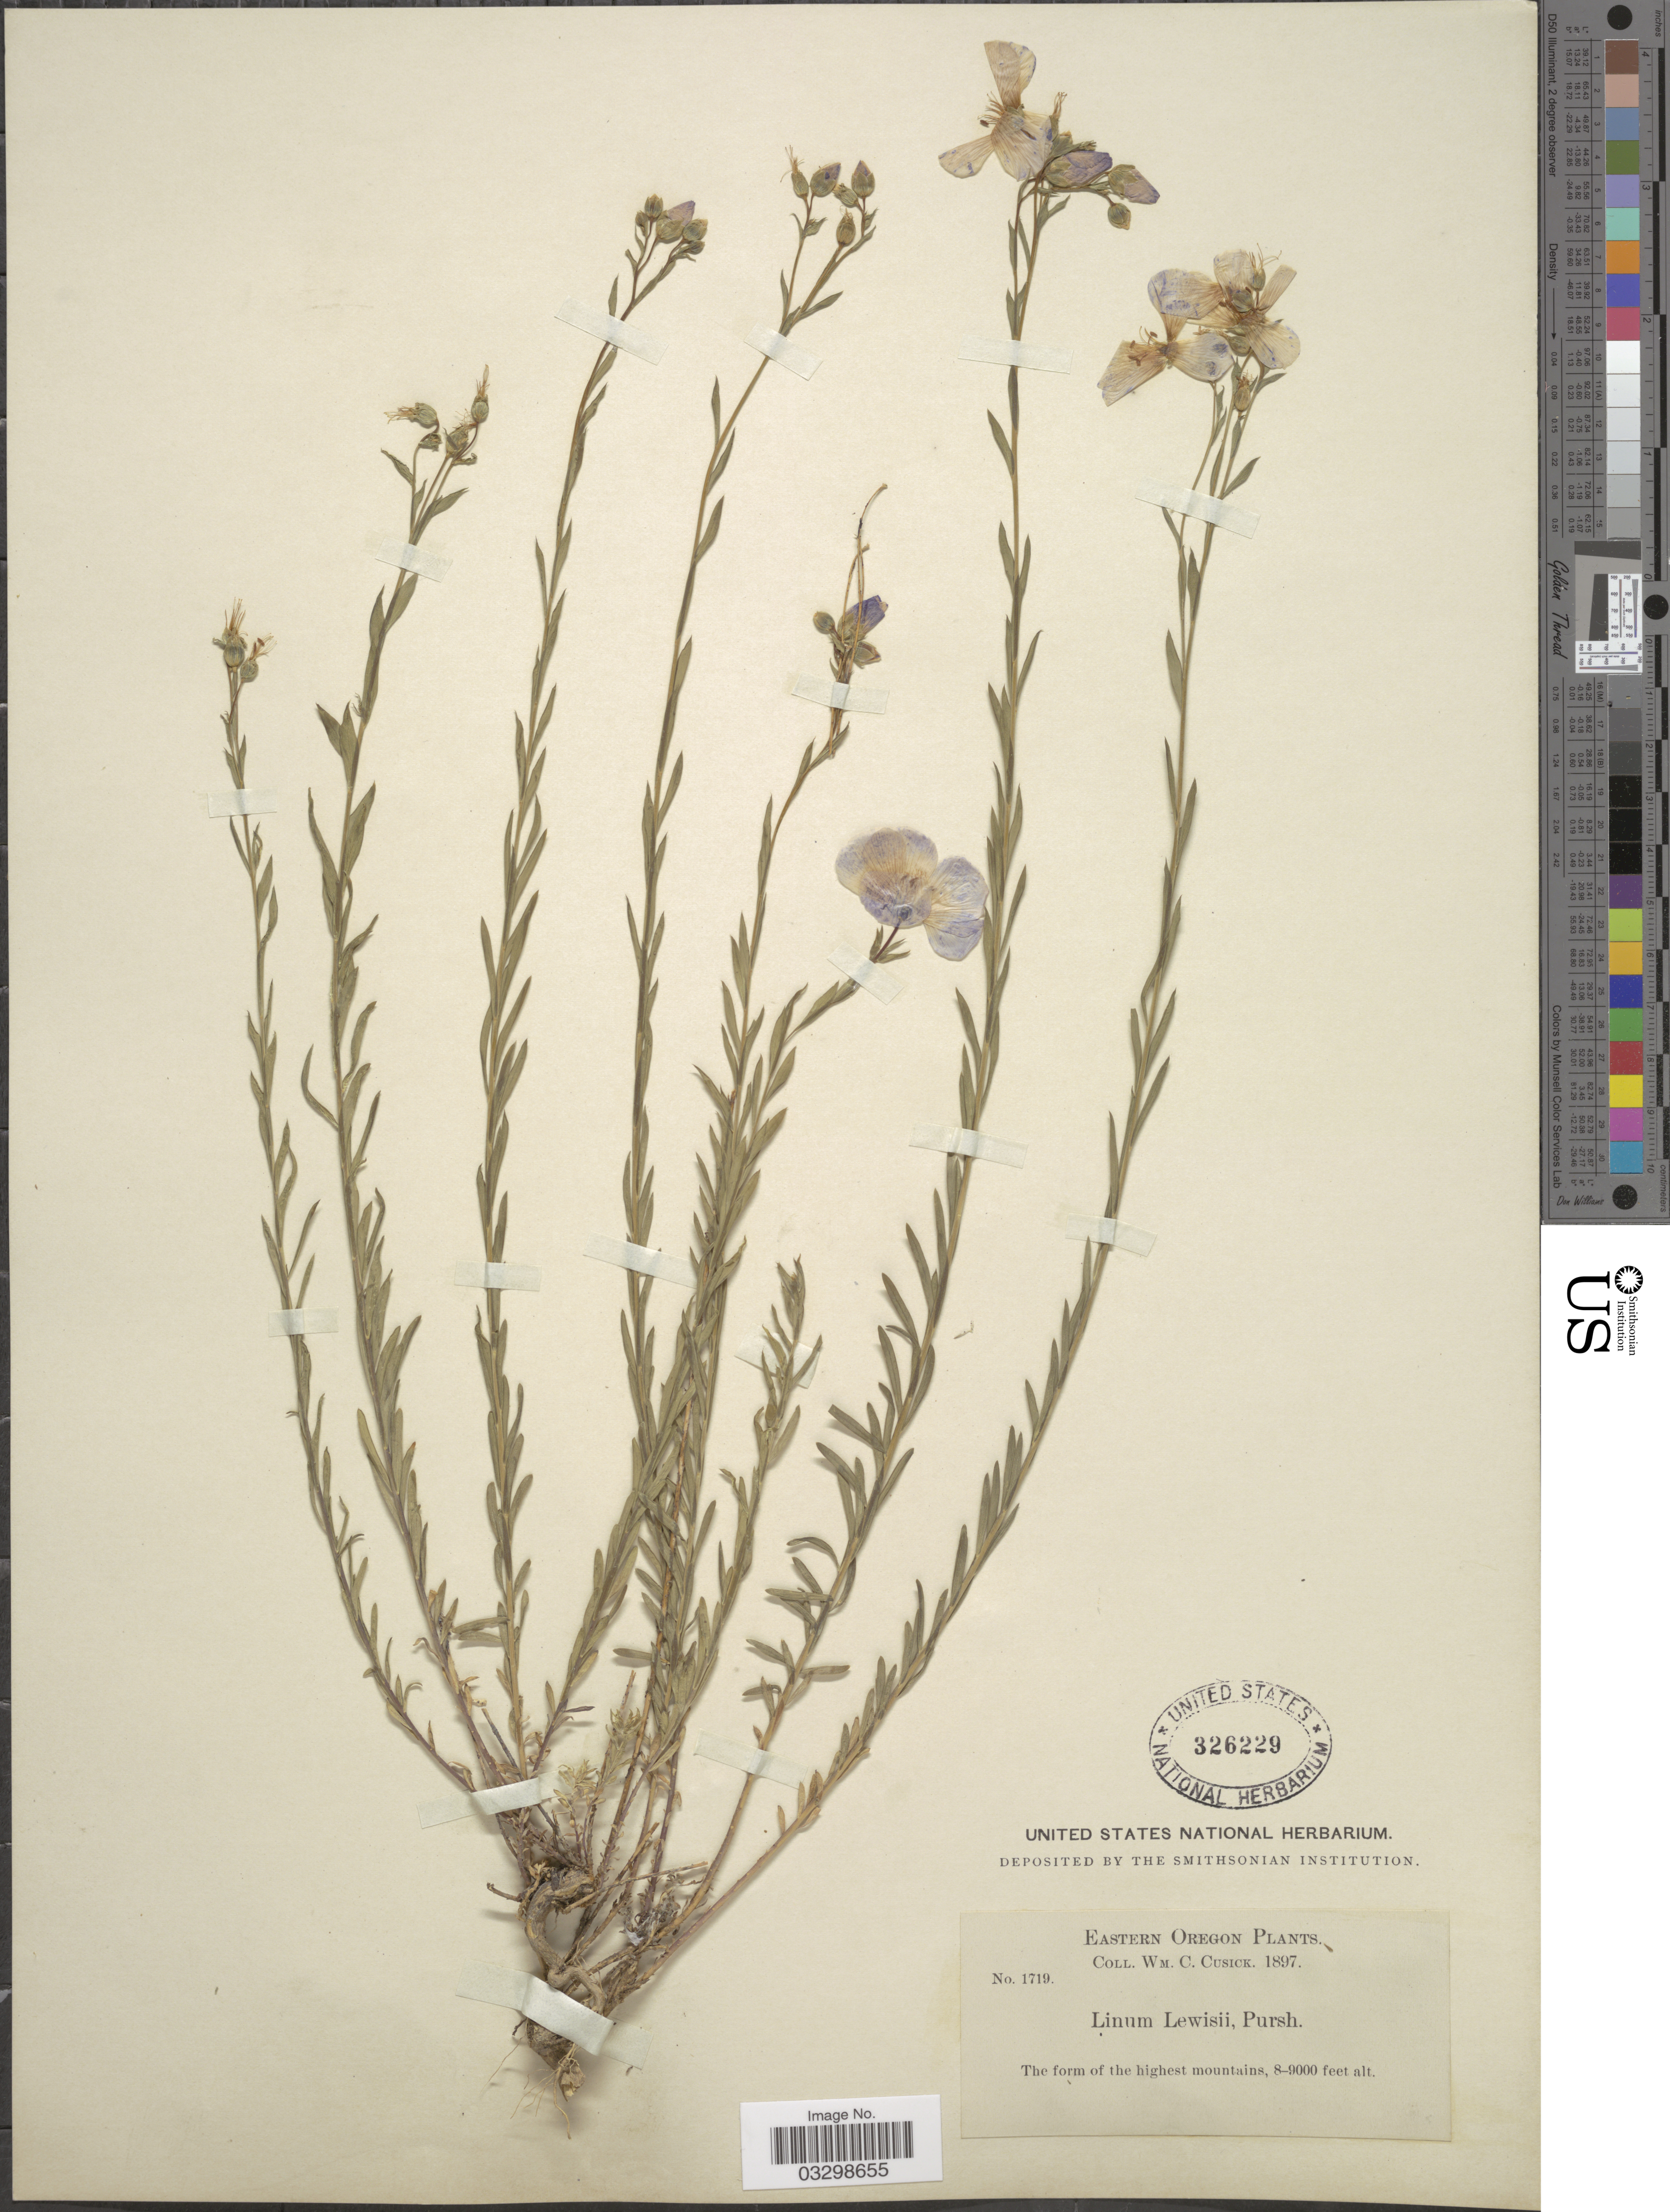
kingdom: Plantae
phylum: Tracheophyta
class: Magnoliopsida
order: Malpighiales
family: Linaceae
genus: Linum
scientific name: Linum lewisii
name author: Pursh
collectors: W. C. Cusick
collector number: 1719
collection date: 1897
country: United States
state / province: Oregon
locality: Eastern Oregon. The form of the highest mountains.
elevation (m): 2438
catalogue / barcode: US 326229